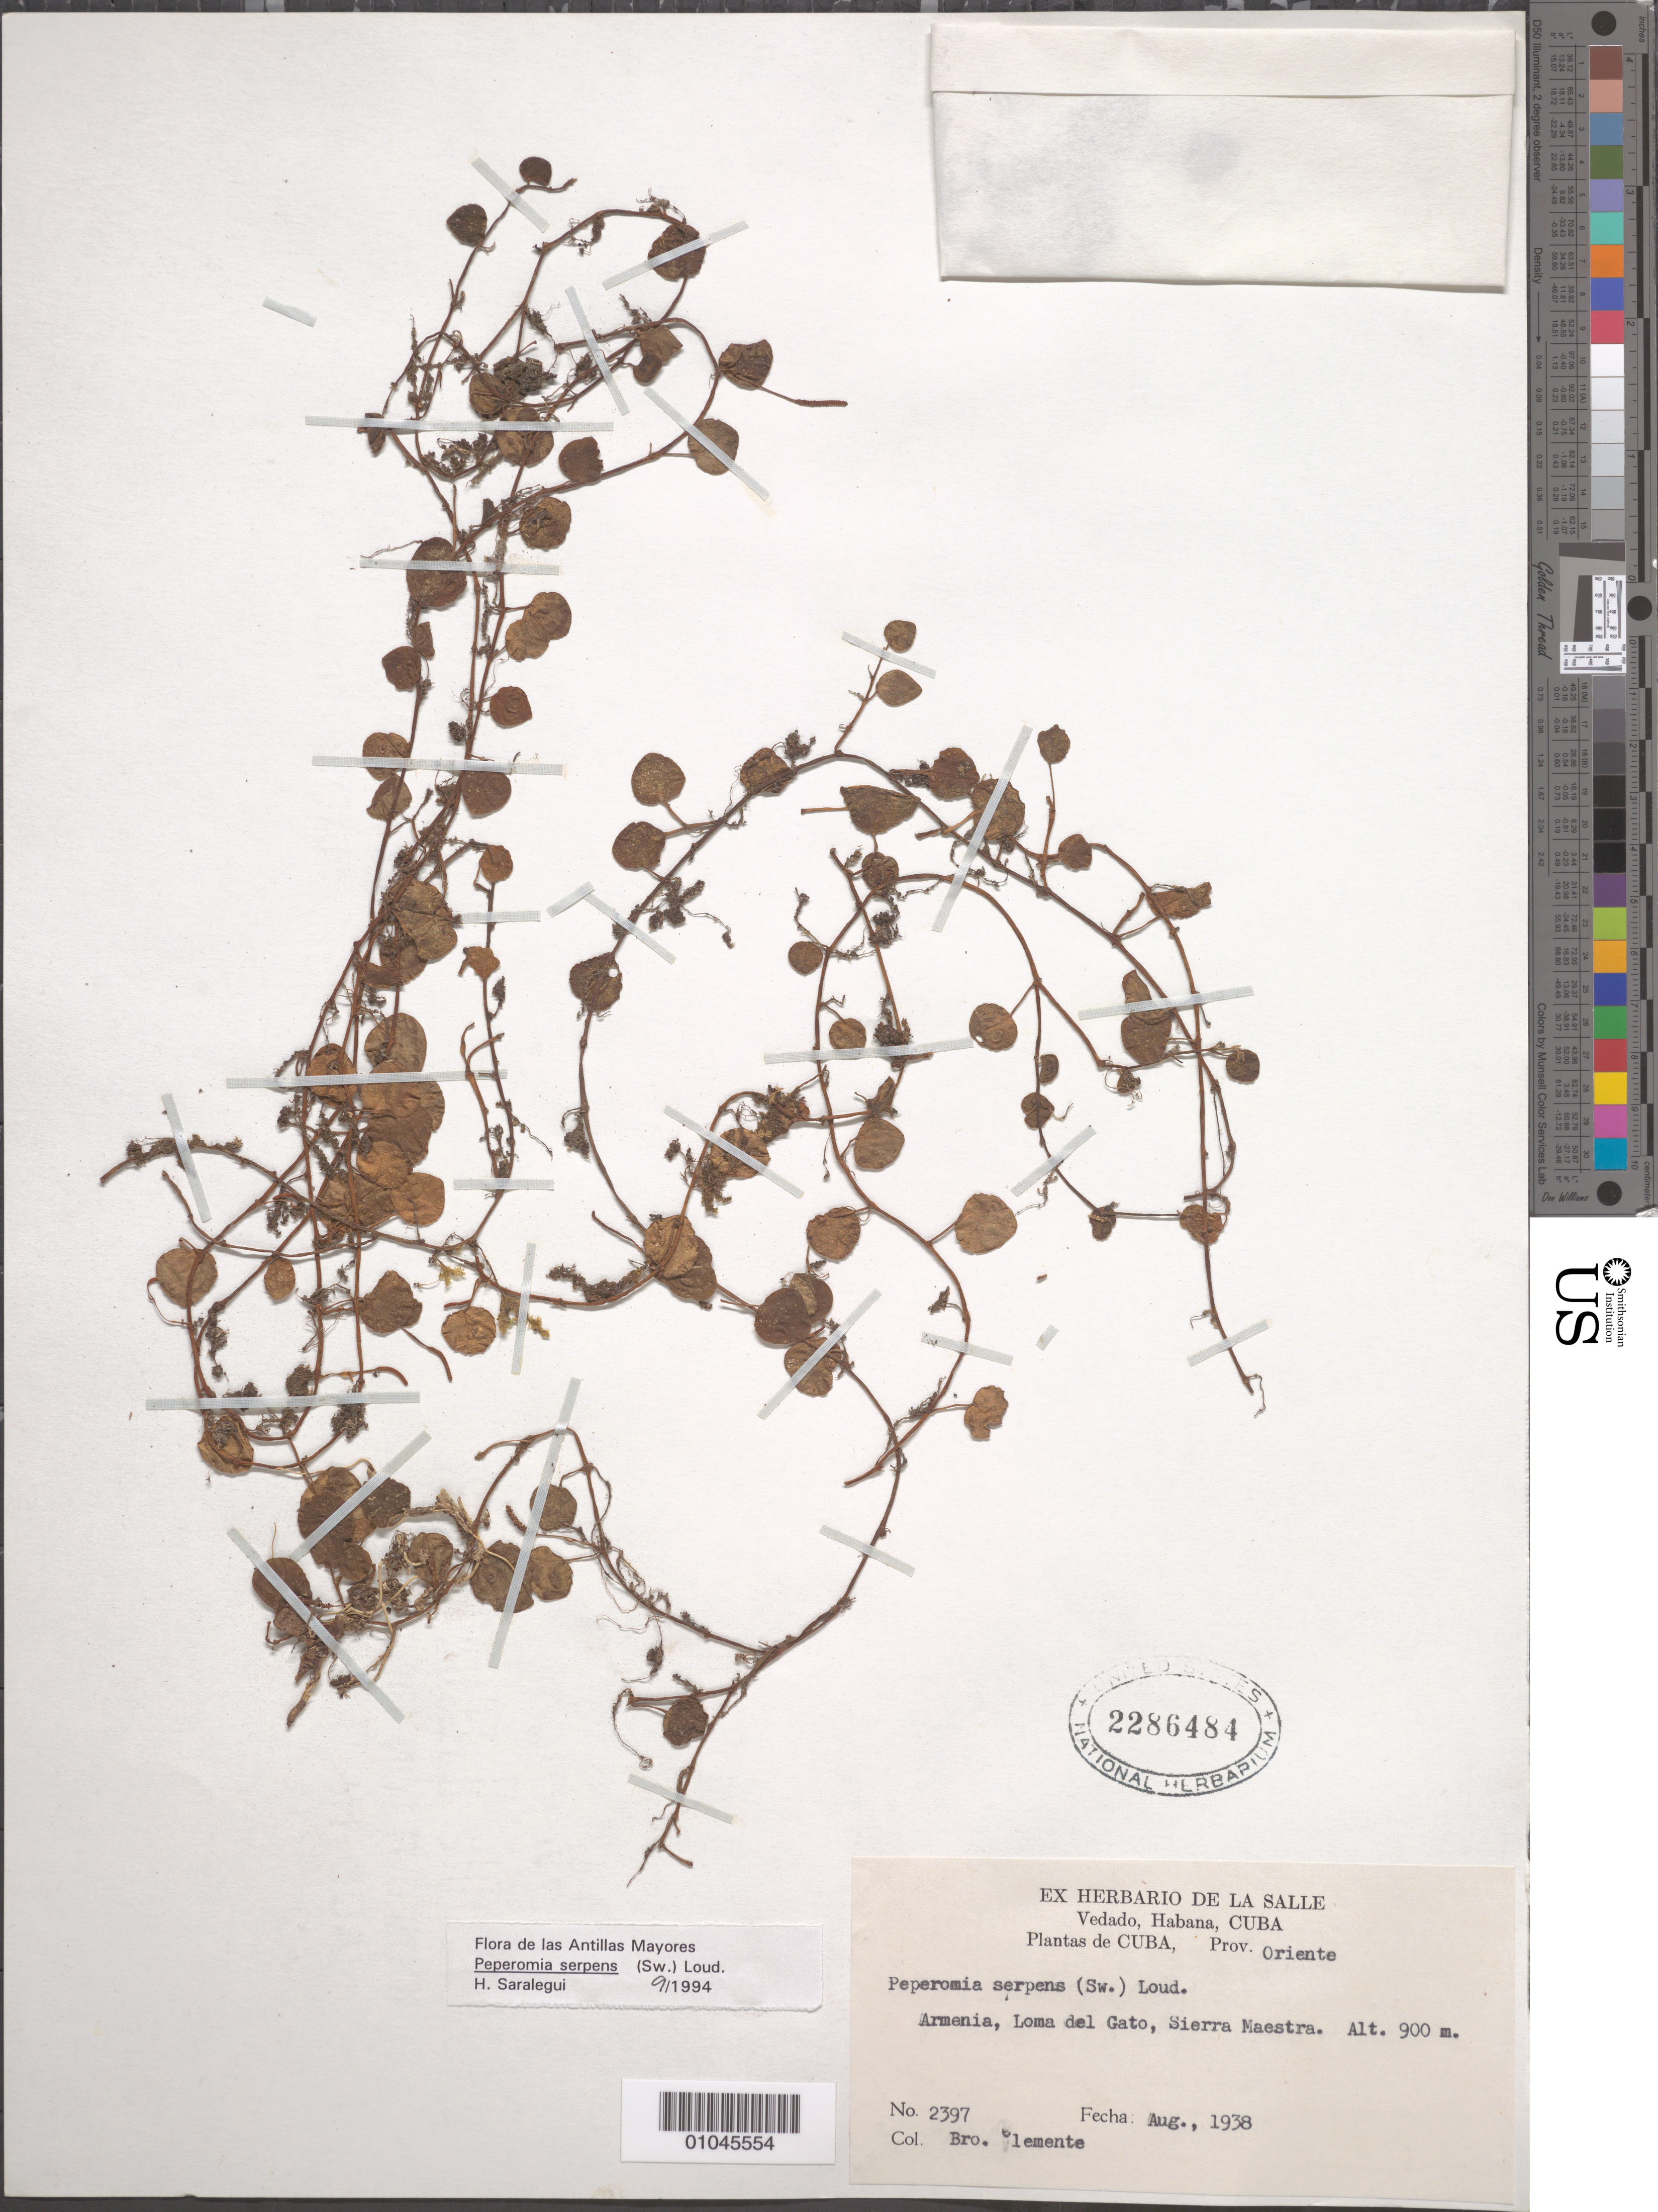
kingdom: Plantae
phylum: Tracheophyta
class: Magnoliopsida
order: Piperales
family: Piperaceae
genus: Peperomia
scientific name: Peperomia serpens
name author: (Sw.) Loudon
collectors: Bro. Clemente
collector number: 2397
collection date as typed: Aug 1938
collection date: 1938-08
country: Cuba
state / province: Oriente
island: Cuba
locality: Armenia, Loma del Gato, Sierra Maestra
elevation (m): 900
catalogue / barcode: US 2286484